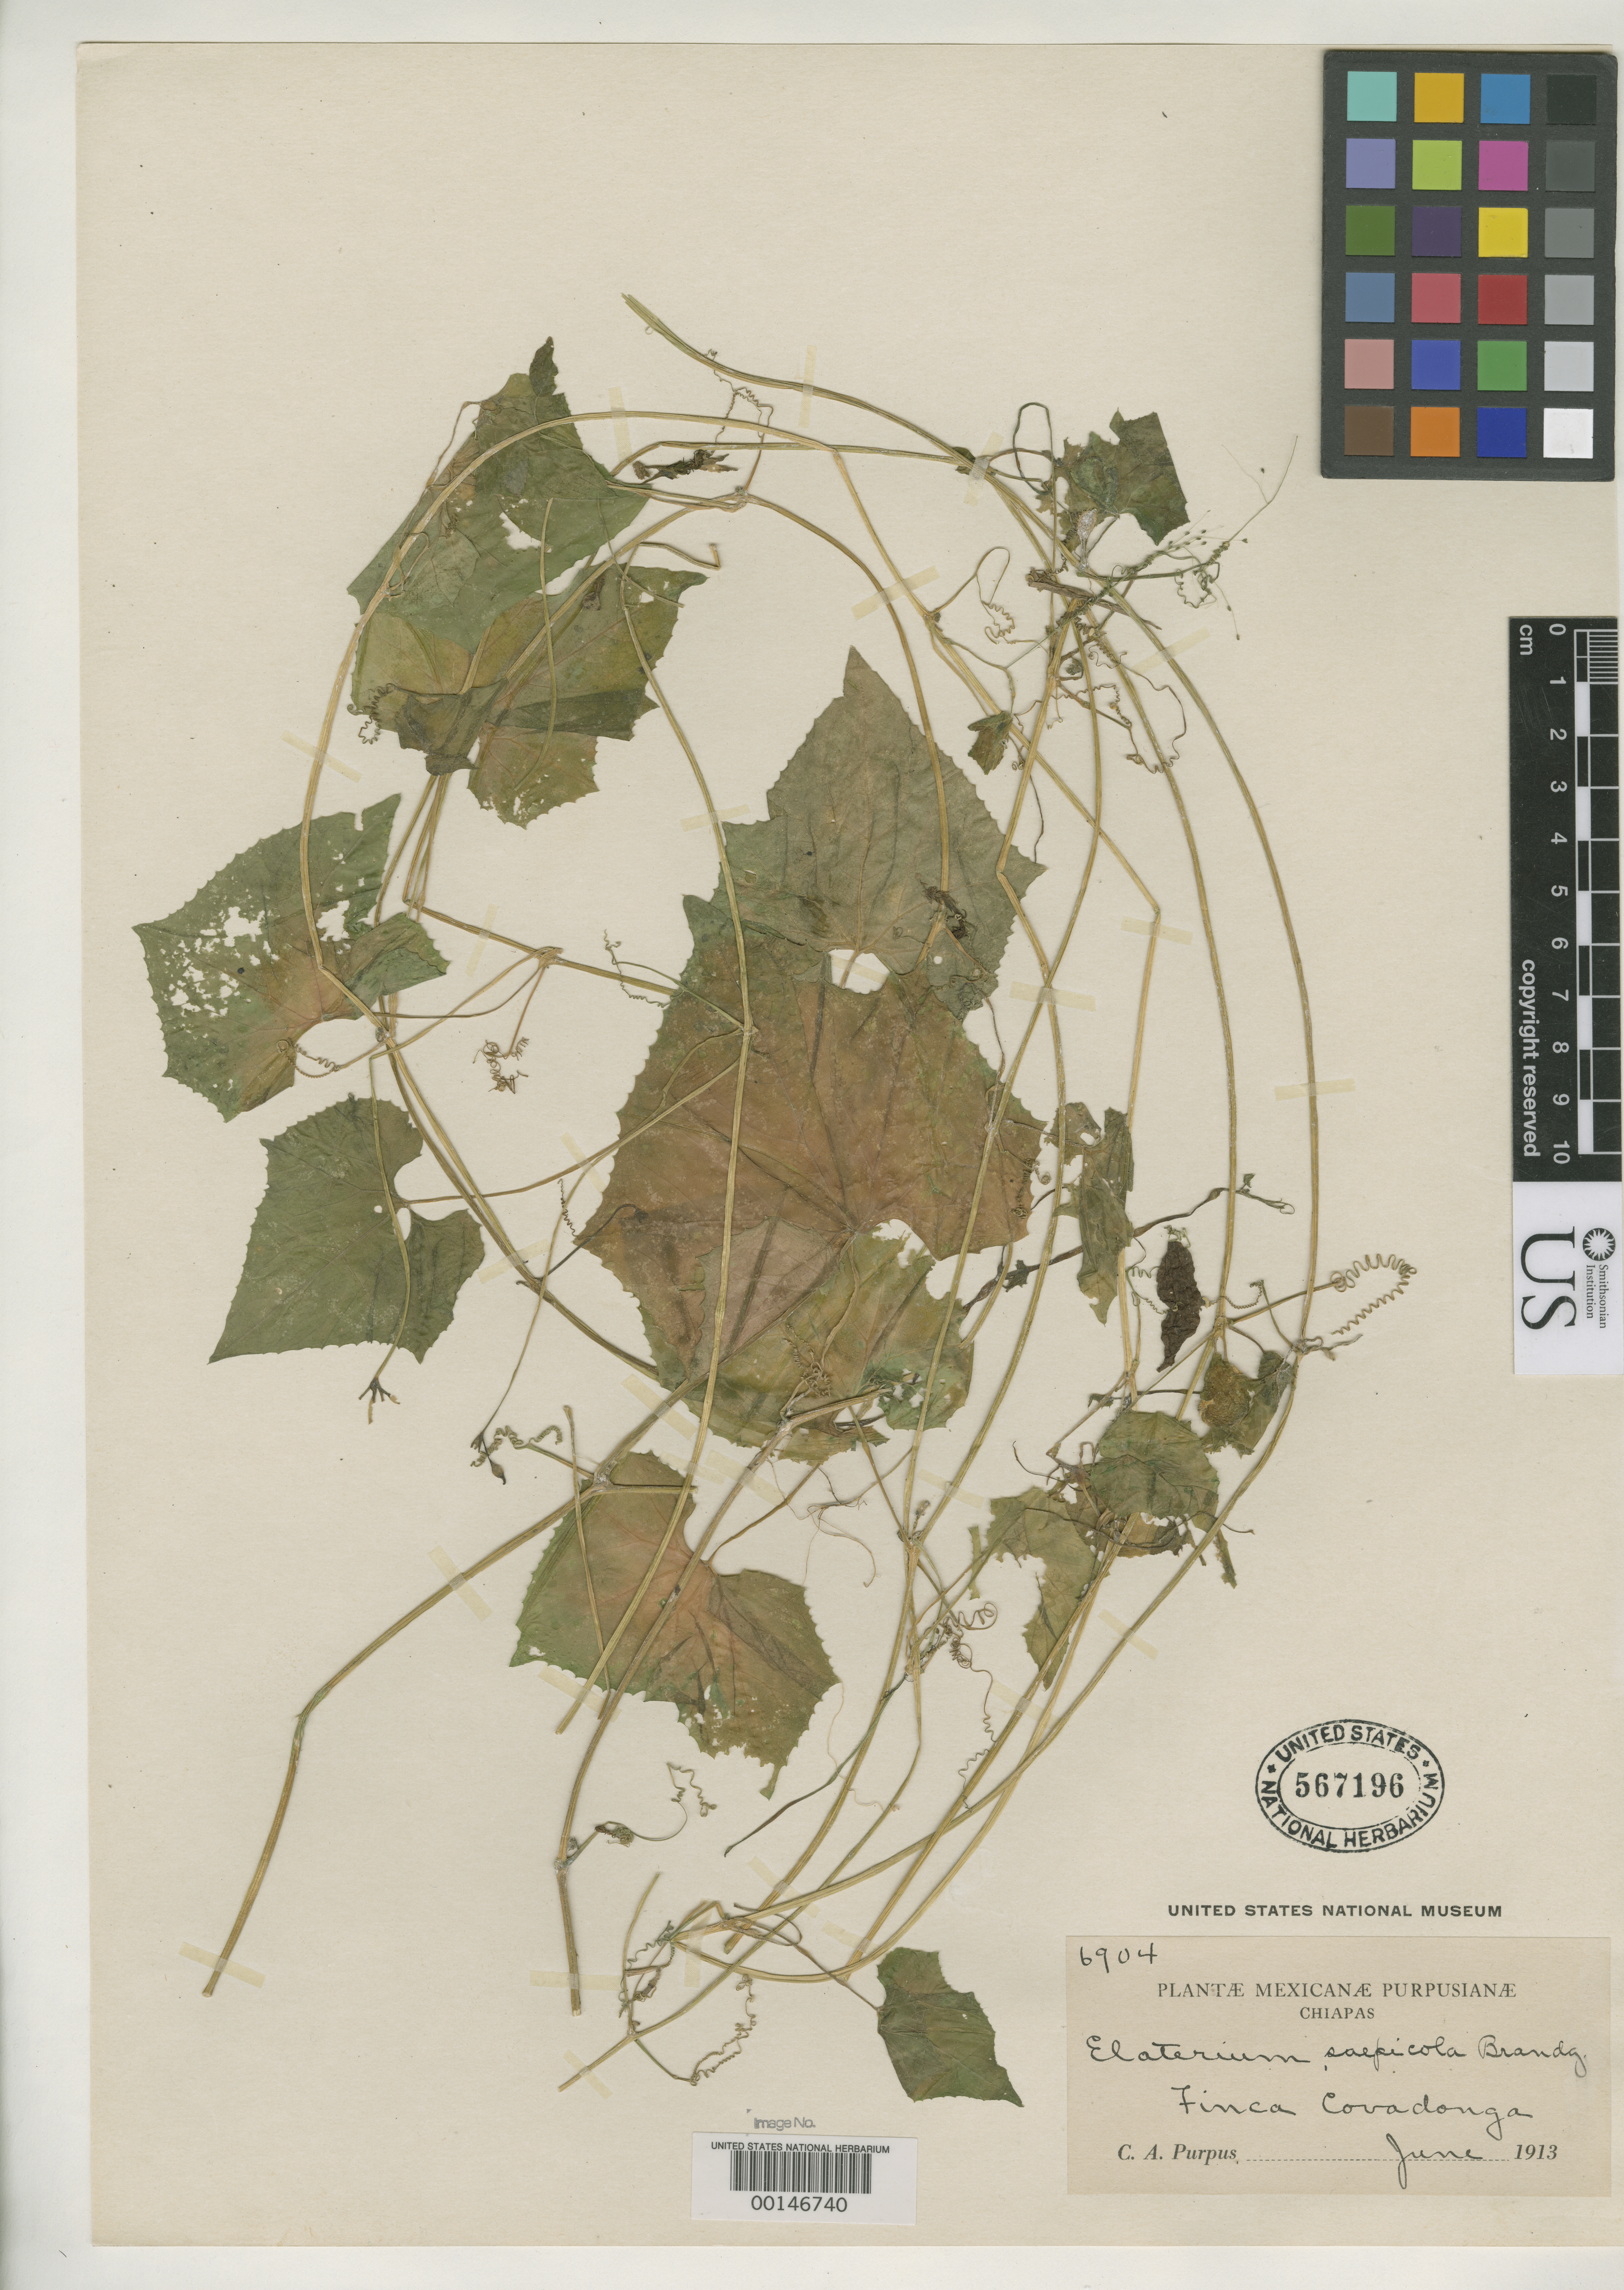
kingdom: Plantae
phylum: Tracheophyta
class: Magnoliopsida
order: Cucurbitales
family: Cucurbitaceae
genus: Elaterium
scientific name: Elaterium saepicola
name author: Brandegee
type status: Isotype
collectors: C. A. Purpus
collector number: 6904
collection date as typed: Jun 1913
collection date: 1913-06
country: Mexico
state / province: Chiapas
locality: Finca Covadonga.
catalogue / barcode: US 567196